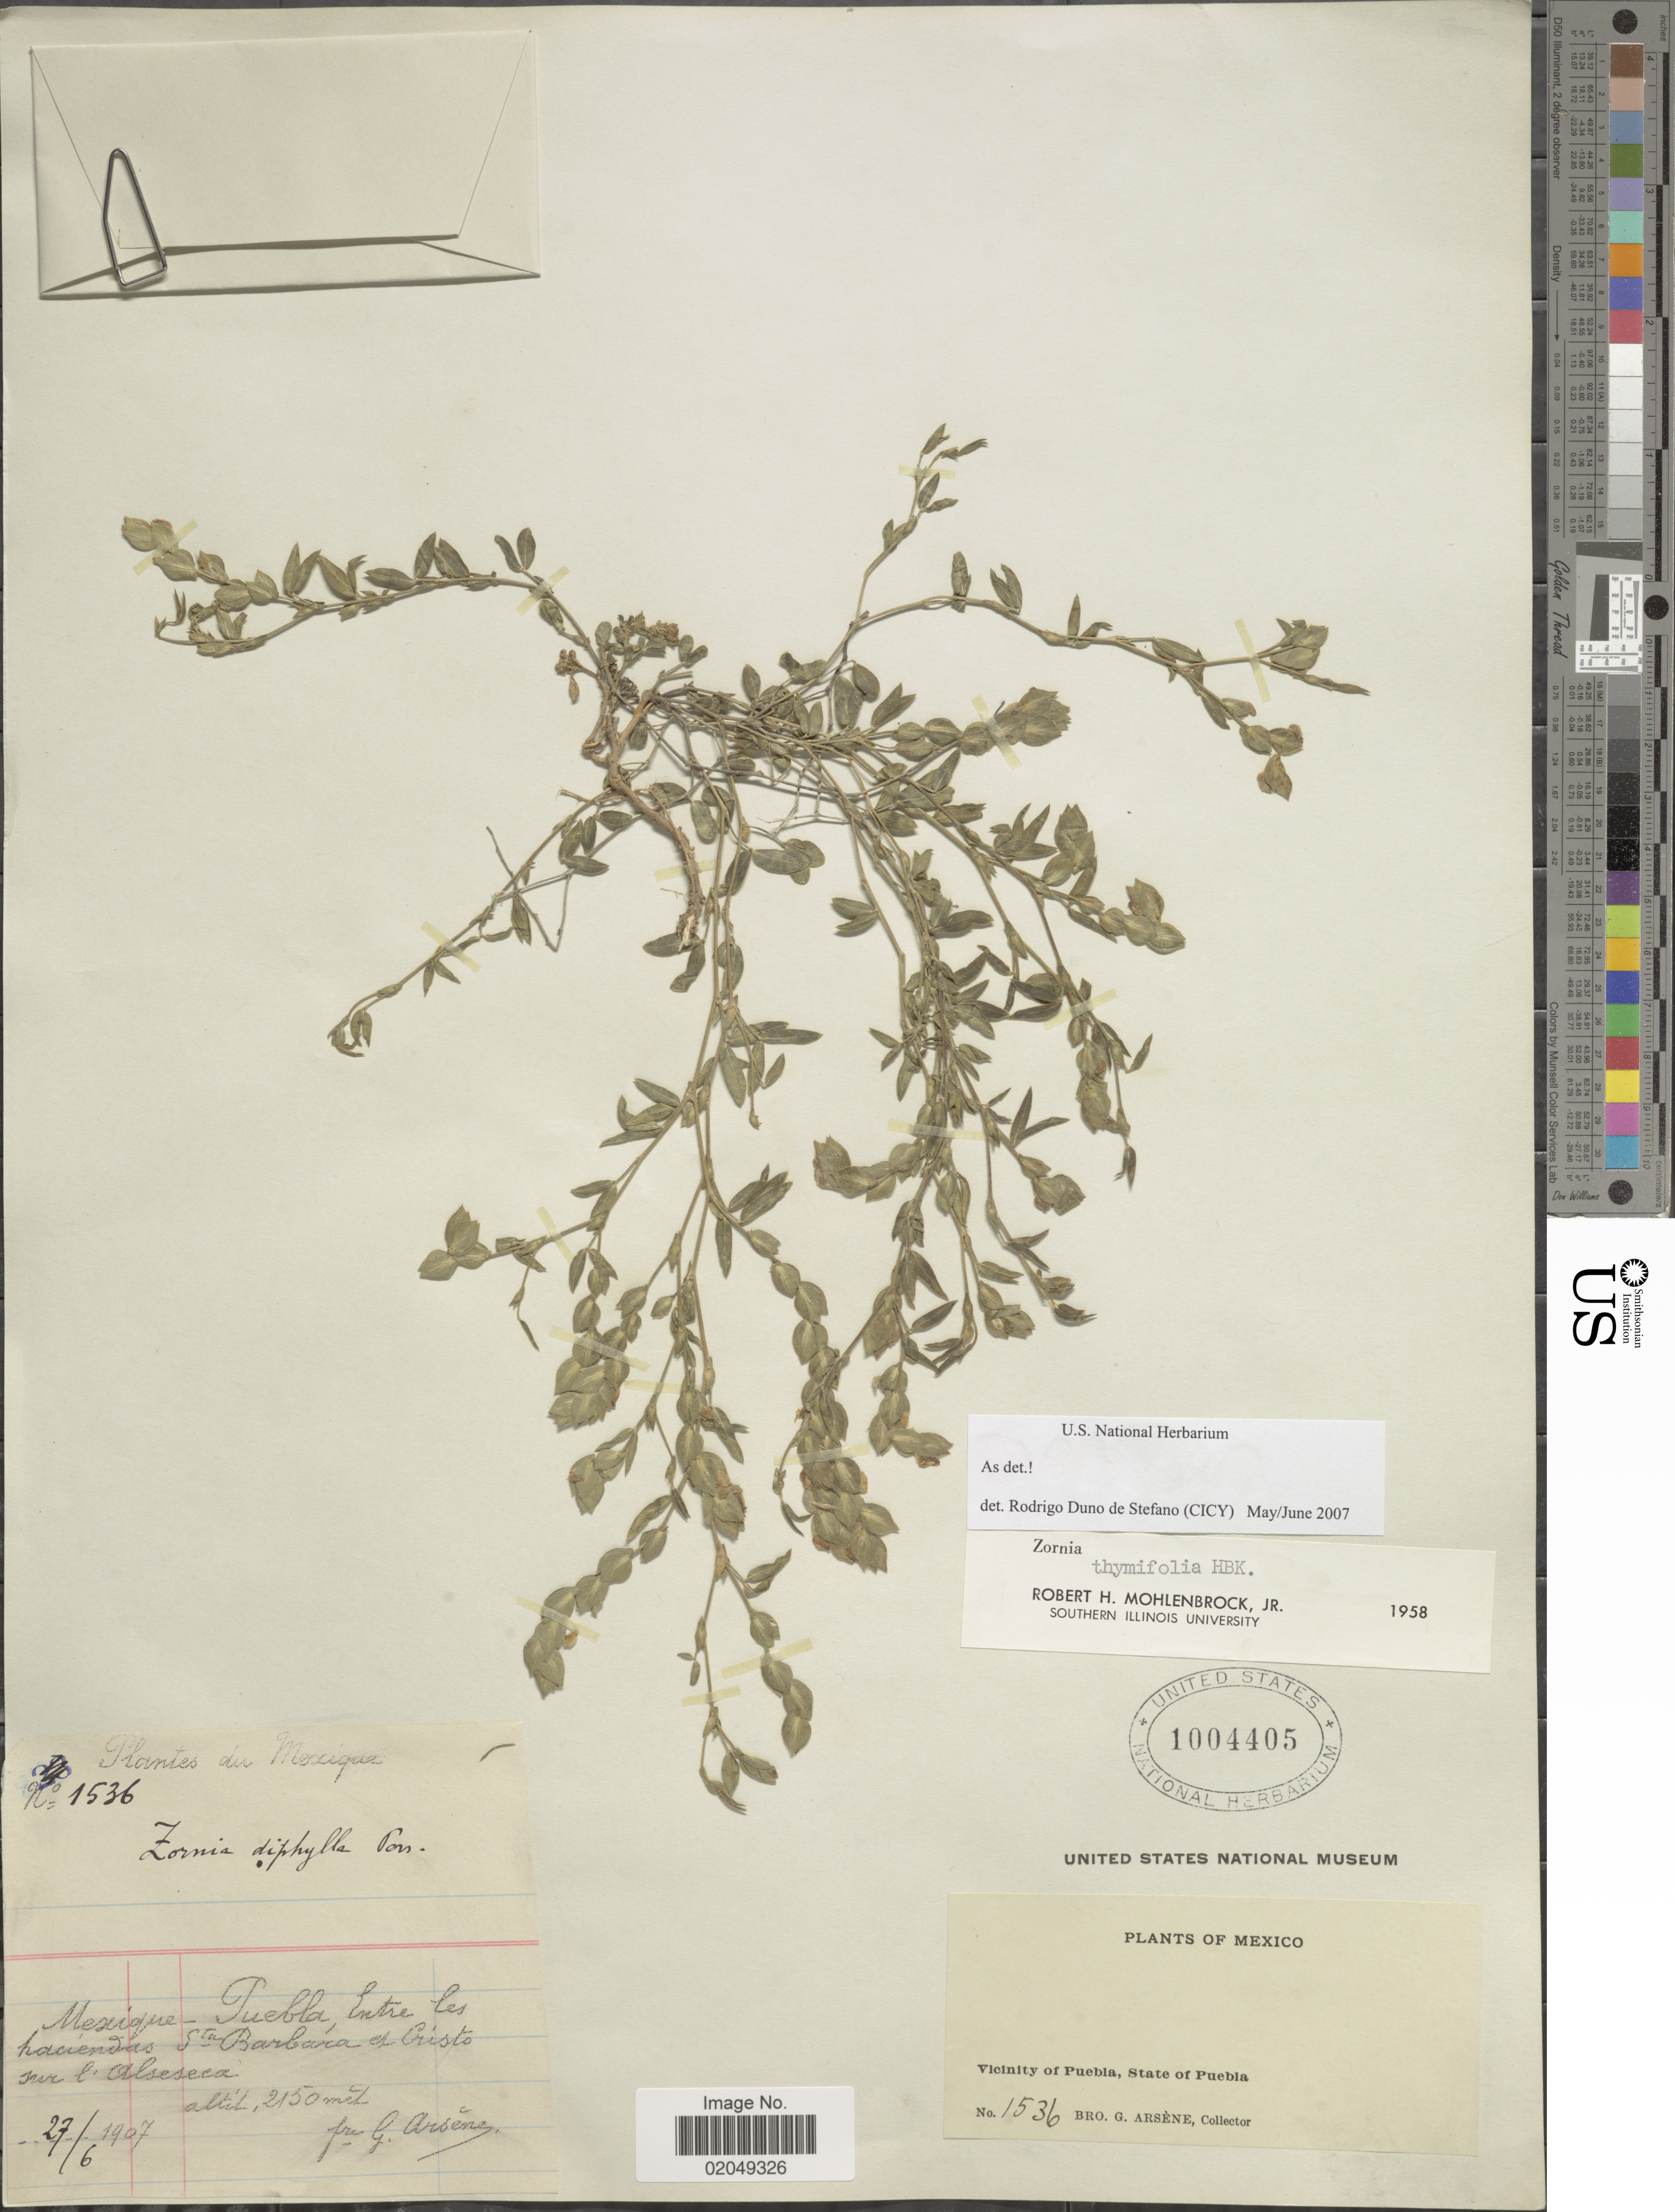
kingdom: Plantae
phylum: Tracheophyta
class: Magnoliopsida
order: Fabales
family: Fabaceae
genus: Zornia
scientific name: Zornia thymifolia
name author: Kunth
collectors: Bro. G. Arsène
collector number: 1536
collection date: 1907-06-27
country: Mexico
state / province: Puebla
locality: Entre les haciendar, Sta. Barbara el Cristo sur l'Alseseca, vicinity of Puebla, State of Puebla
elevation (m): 2150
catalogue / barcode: US 1004405